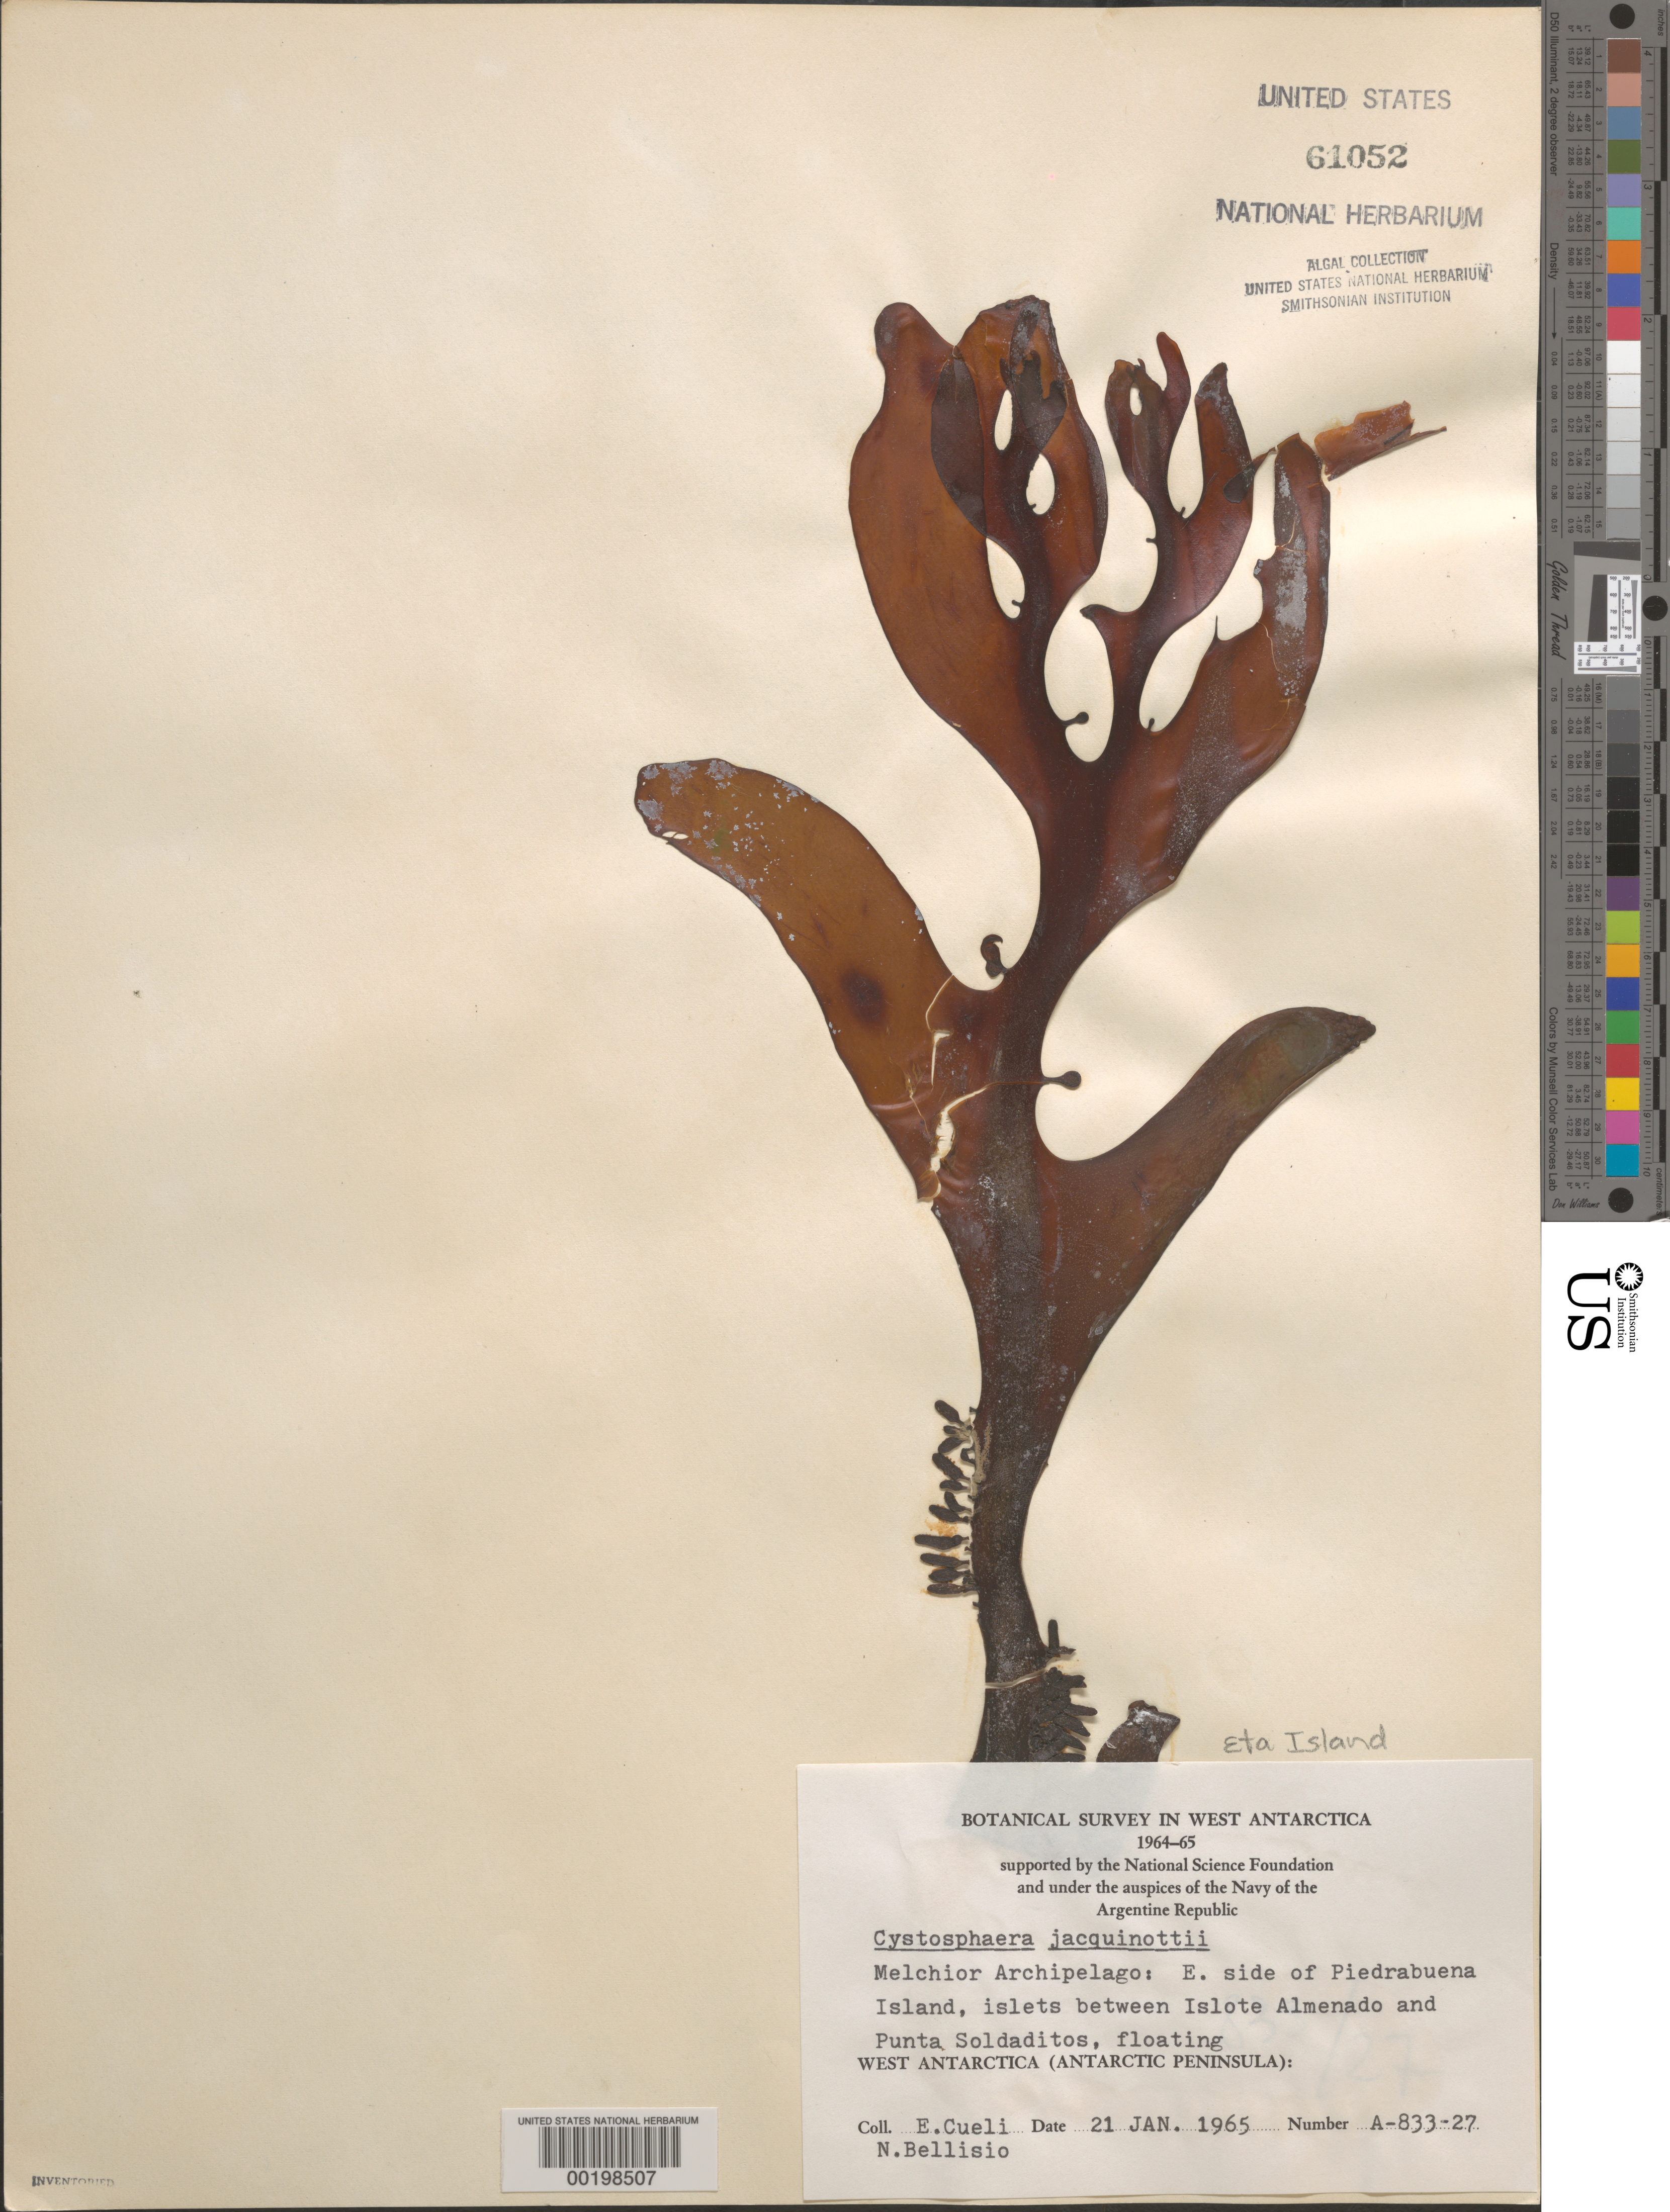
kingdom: Chromista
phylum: Ochrophyta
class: Phaeophyceae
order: Fucales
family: Seirococcaceae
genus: Cystosphaera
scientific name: Cystosphaera jacquinotii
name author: (Montagne) Skottsberg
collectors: E. Cueli & N. Bellisio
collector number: A-833-27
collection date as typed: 21 Jan 1965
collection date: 1965-01-21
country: Antarctica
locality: Eta Island, islets between Islote Almenado & Punta Soladitos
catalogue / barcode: US 61052